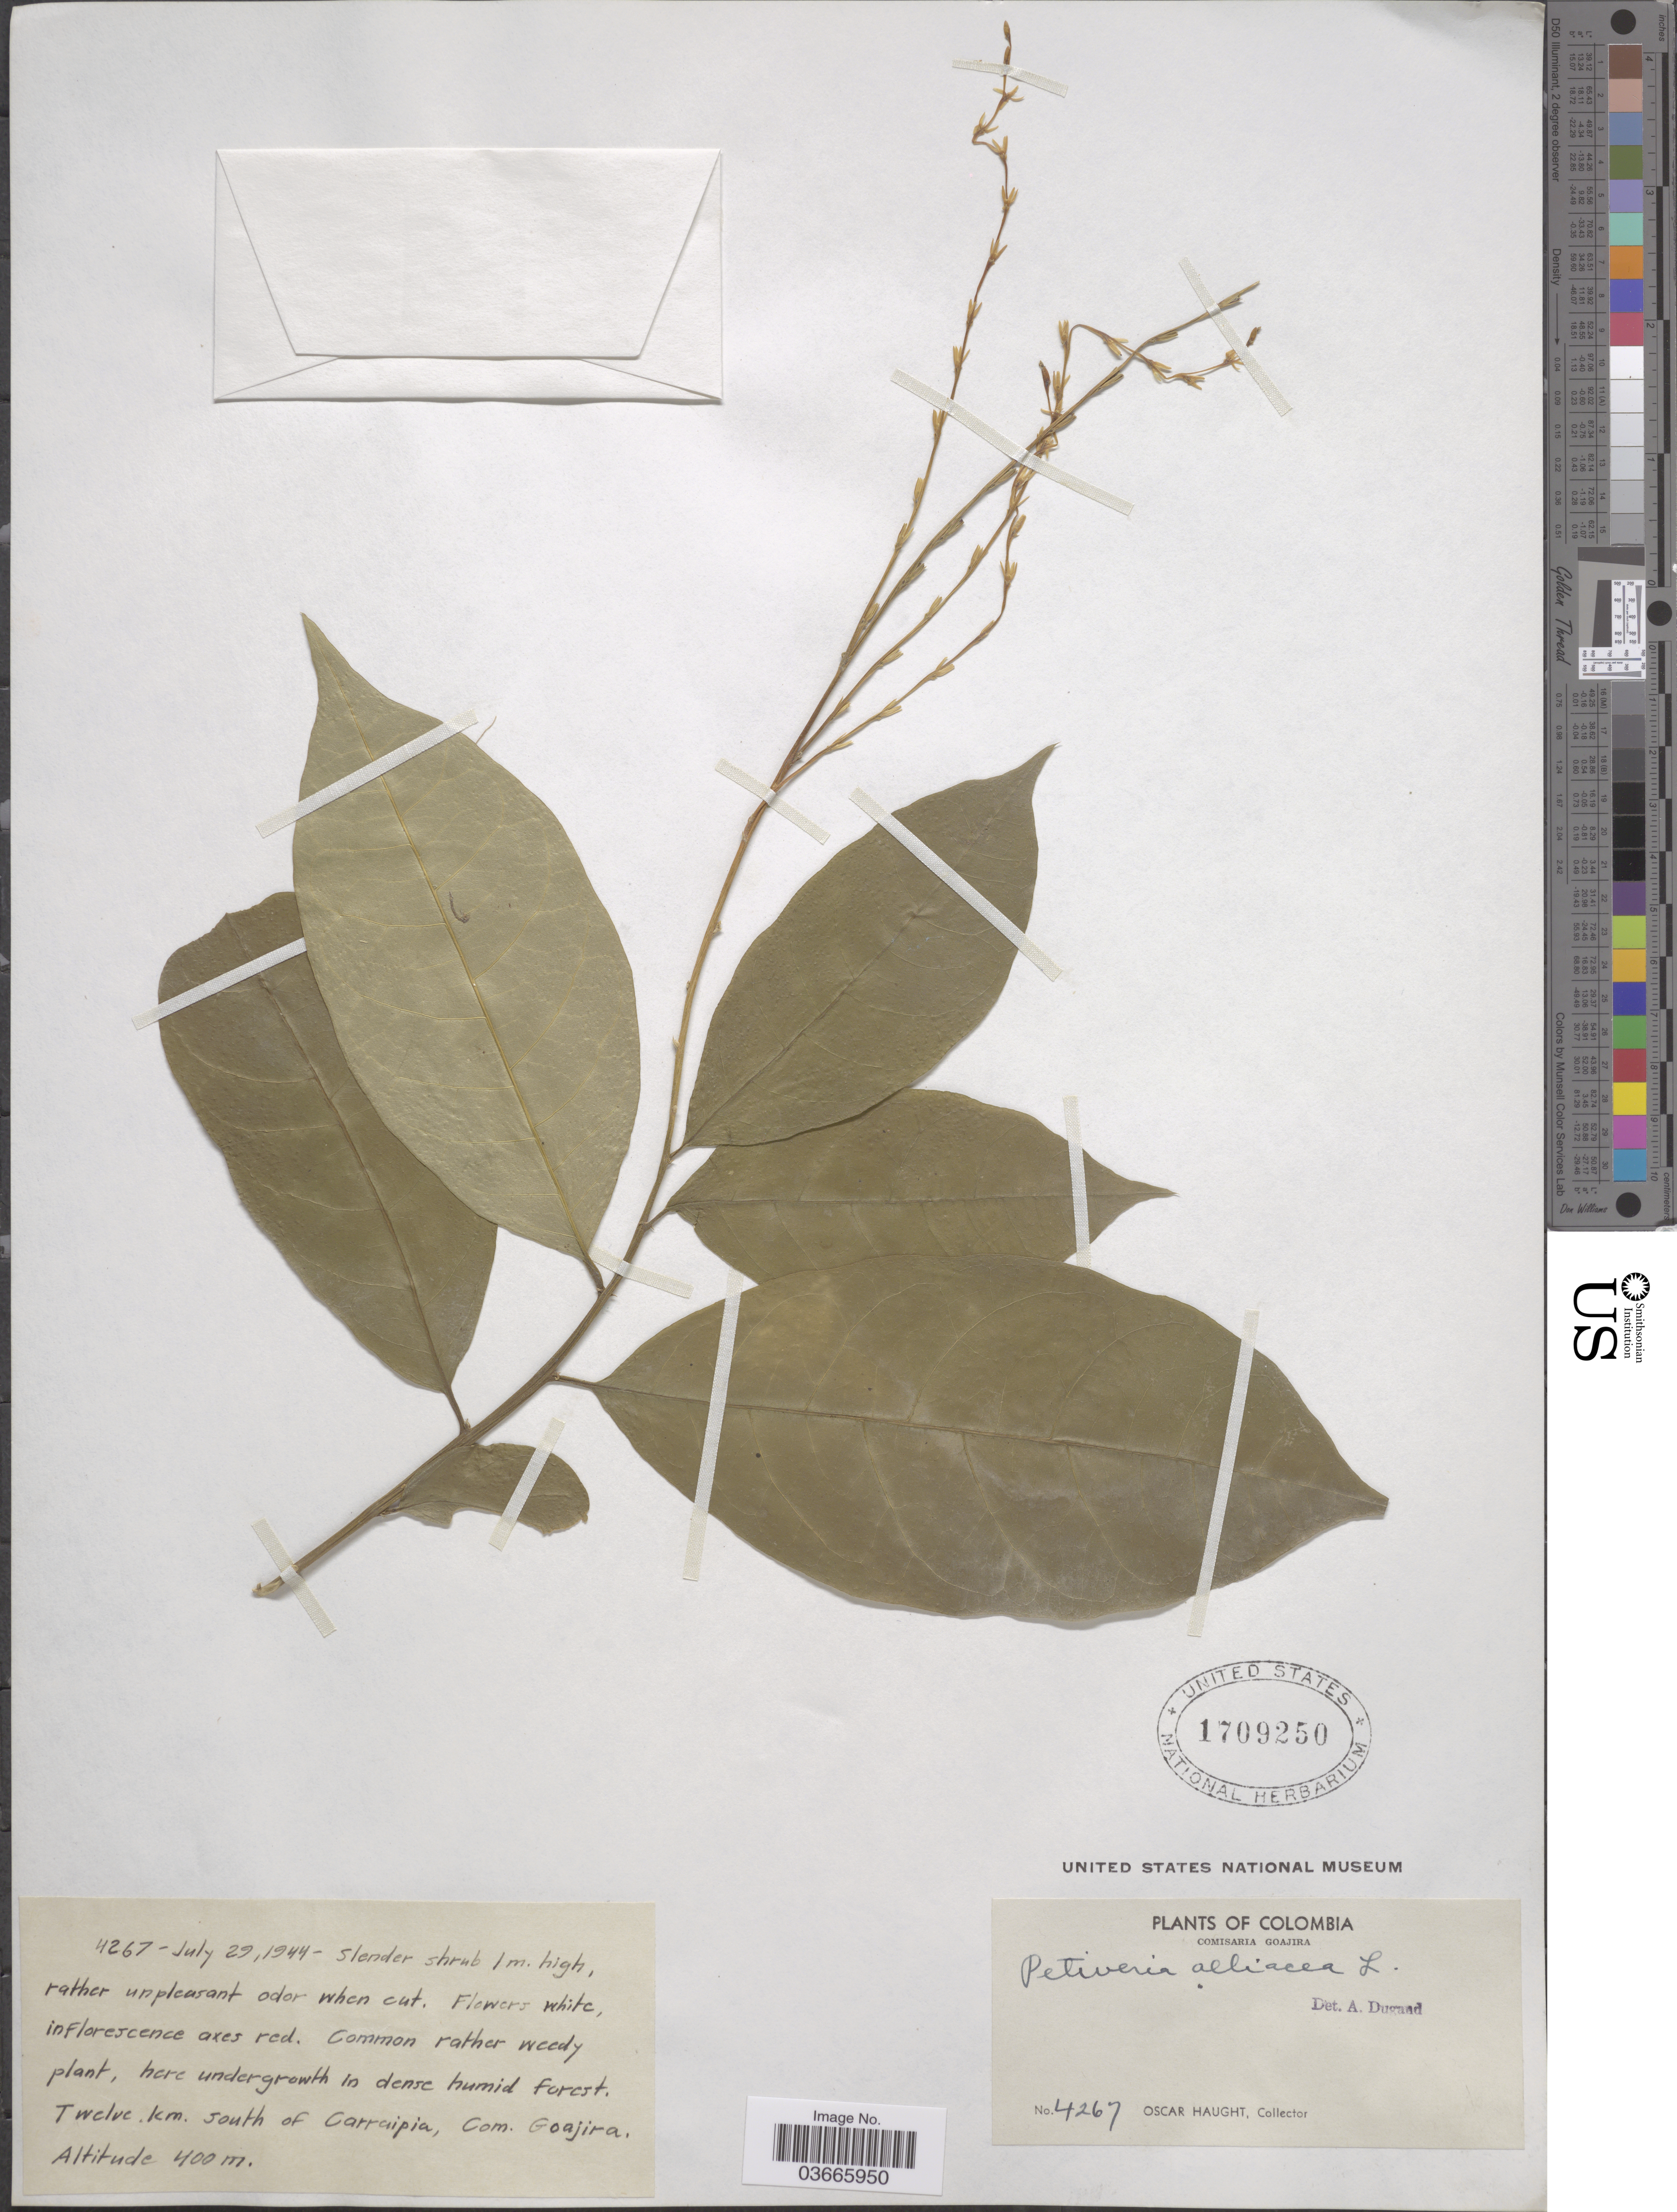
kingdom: Plantae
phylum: Tracheophyta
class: Magnoliopsida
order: Caryophyllales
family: Phytolaccaceae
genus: Petiveria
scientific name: Petiveria alliacea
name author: L.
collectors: O. L. Haught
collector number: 4267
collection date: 1944-07-29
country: Colombia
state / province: La Guajira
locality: Twelve km south of Carraipia, Com. Goajira. Comisaria Goajira.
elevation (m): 400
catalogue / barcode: US 1709250